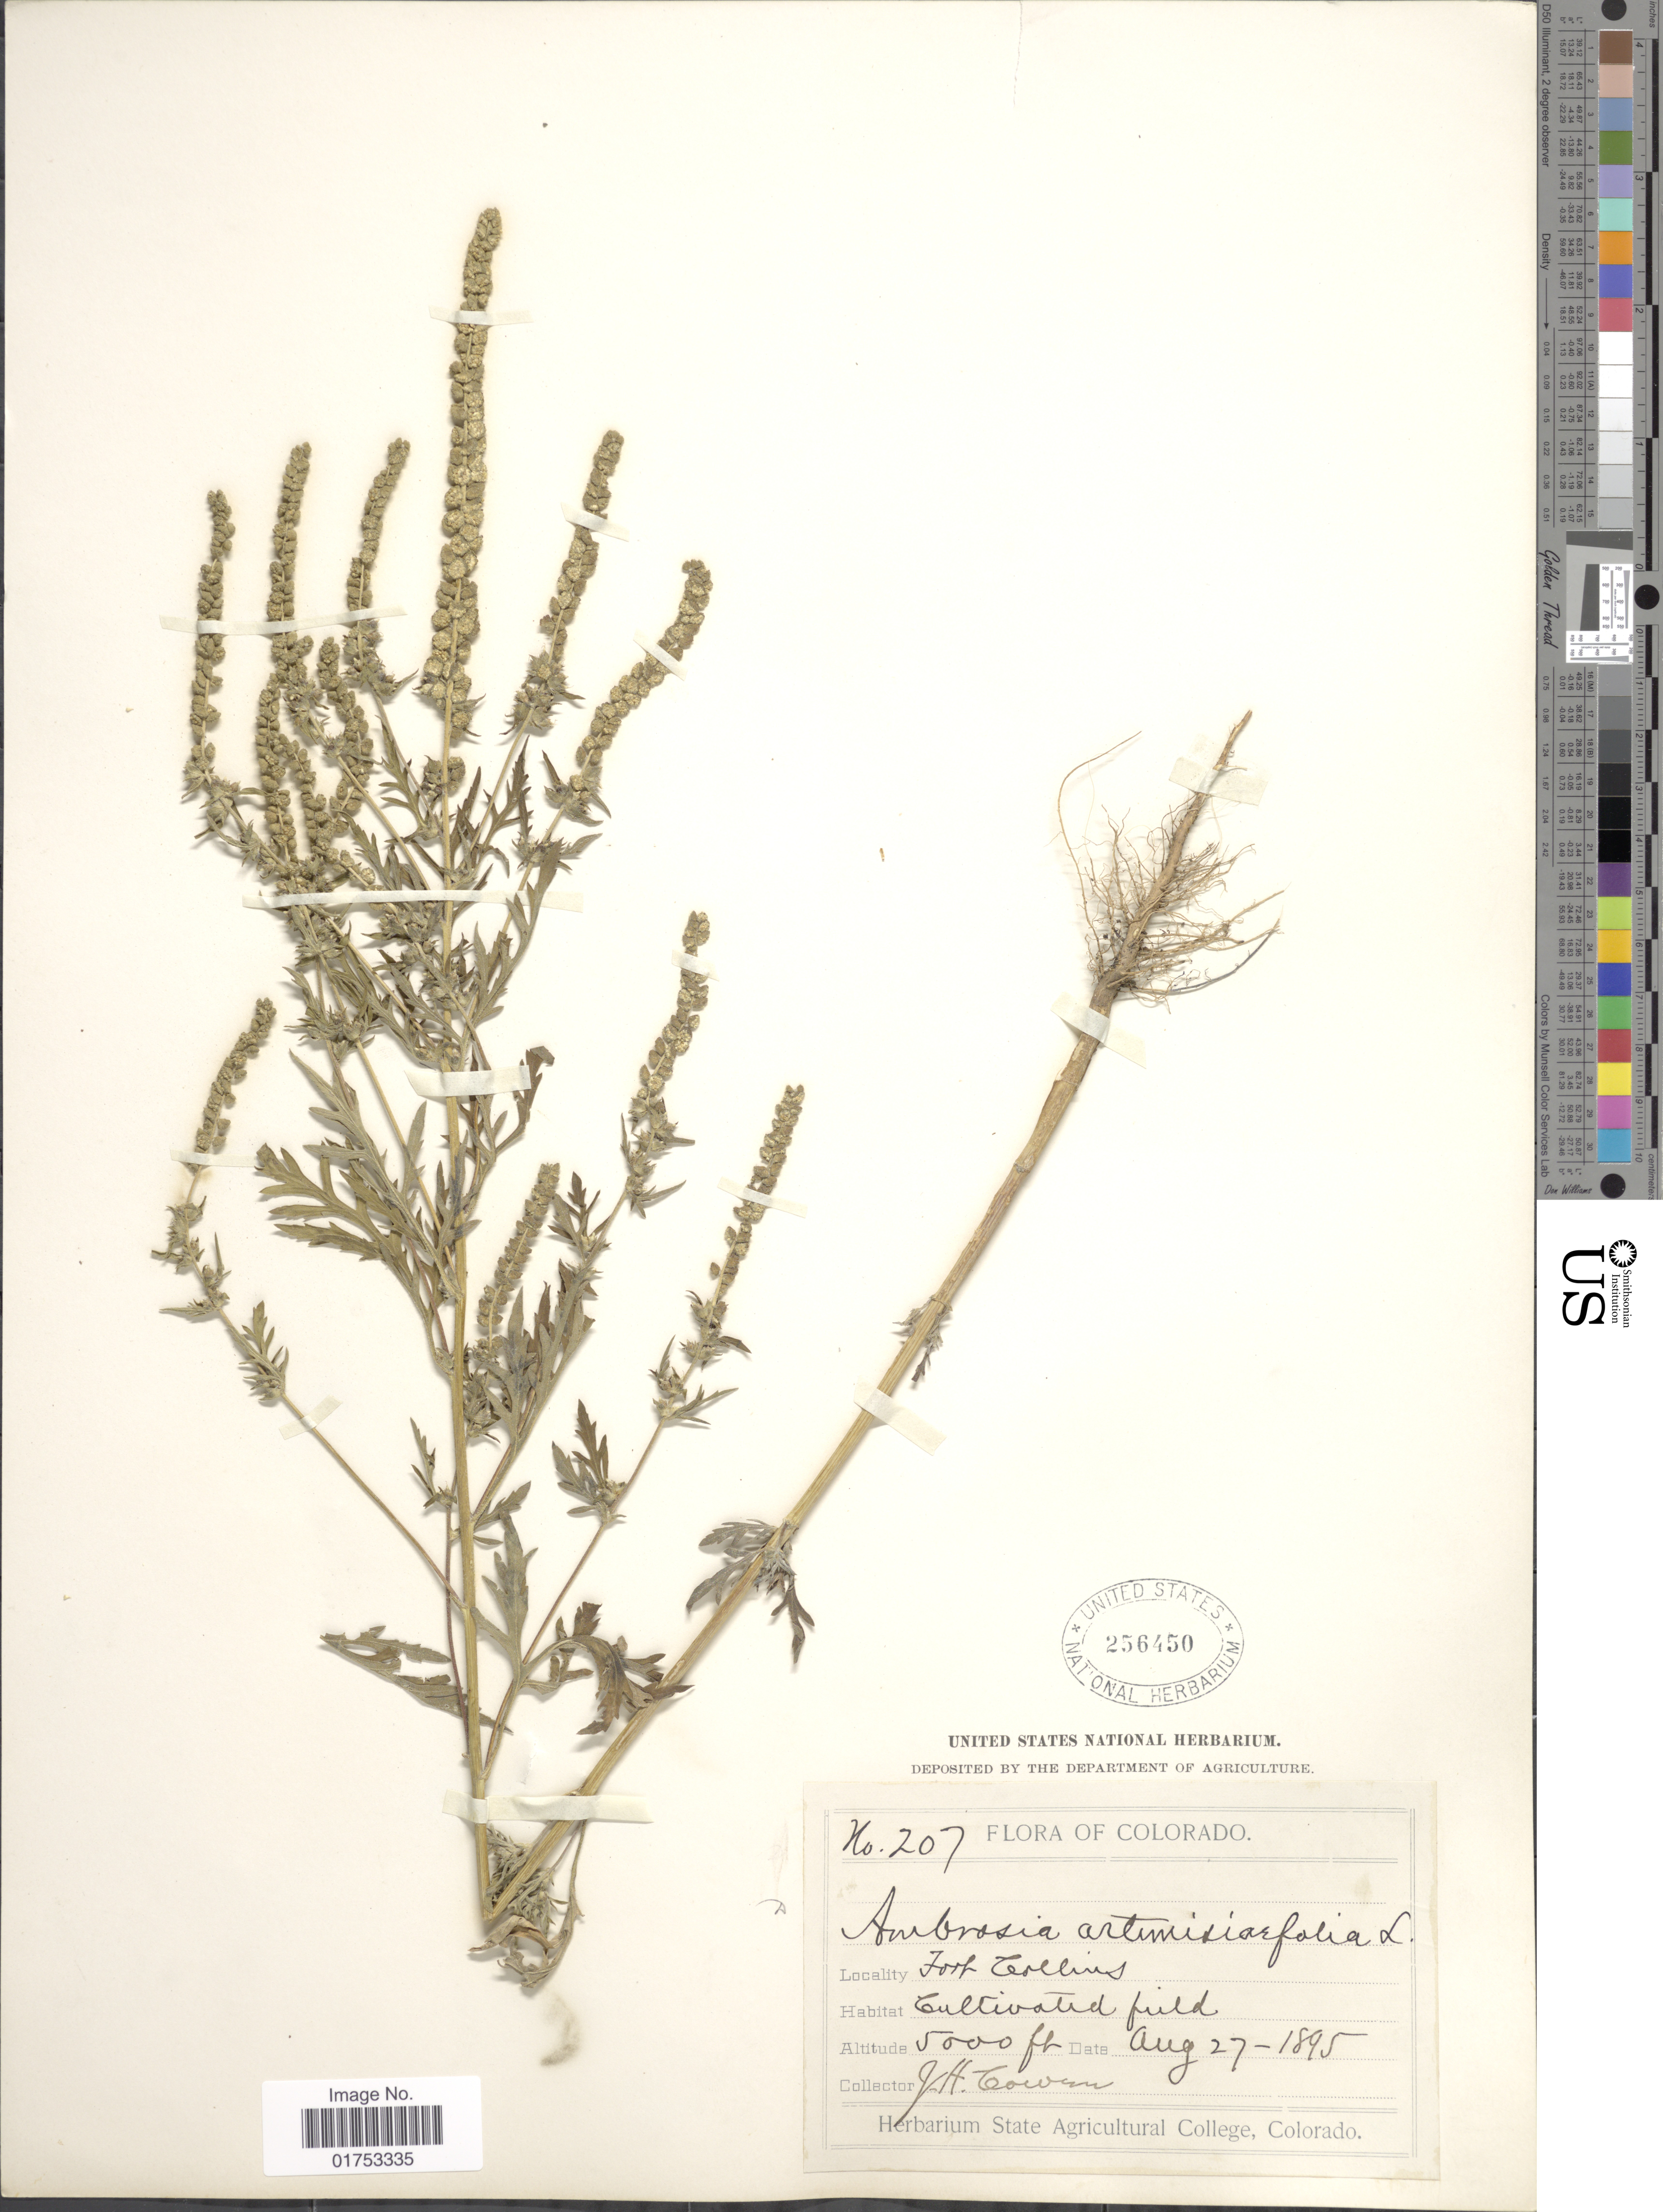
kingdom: Plantae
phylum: Tracheophyta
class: Magnoliopsida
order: Asterales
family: Asteraceae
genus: Ambrosia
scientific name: Ambrosia artemisiifolia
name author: L.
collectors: J. H. Cowen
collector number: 207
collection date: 1895-08-27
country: United States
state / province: Colorado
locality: Fort Collins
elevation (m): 1524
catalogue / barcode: US 256450